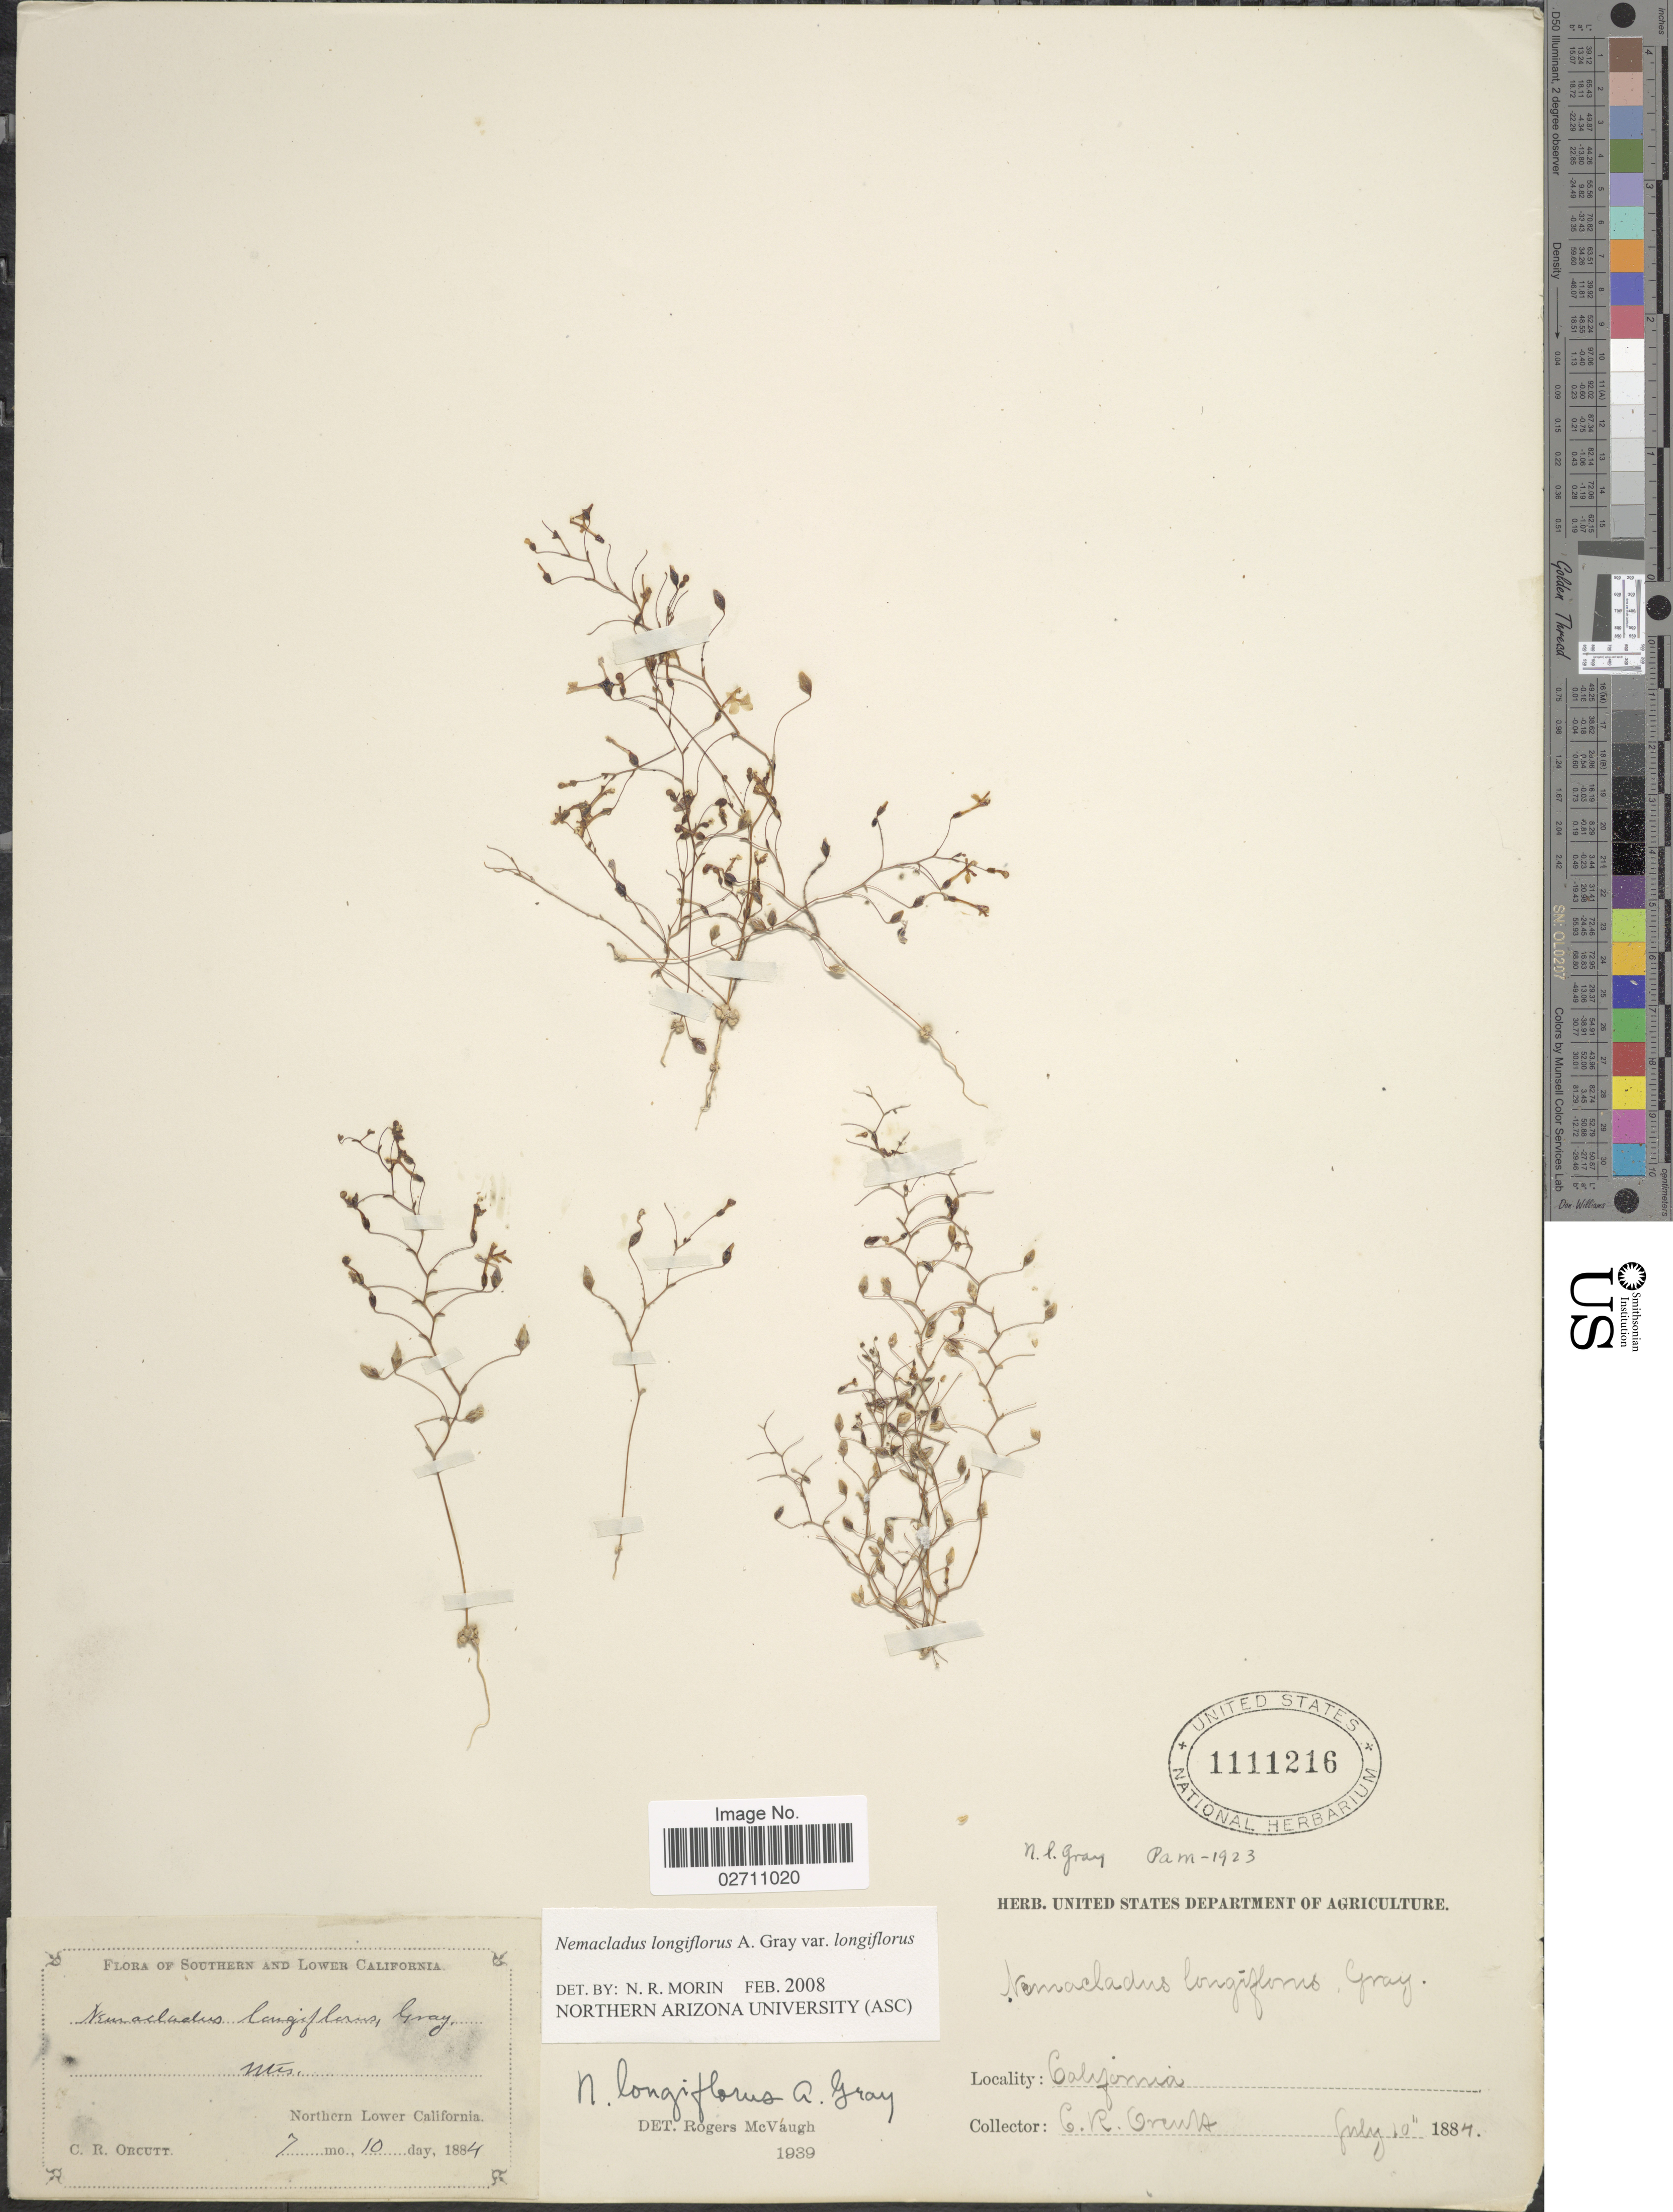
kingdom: Plantae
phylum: Tracheophyta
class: Magnoliopsida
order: Asterales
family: Campanulaceae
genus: Nemacladus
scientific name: Nemacladus longiflorus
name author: A. Gray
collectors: C. R. Orcutt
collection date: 1884-07-10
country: United States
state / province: California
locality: Southern and Lower California, Mts., Northern Lower California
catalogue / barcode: US 1111216